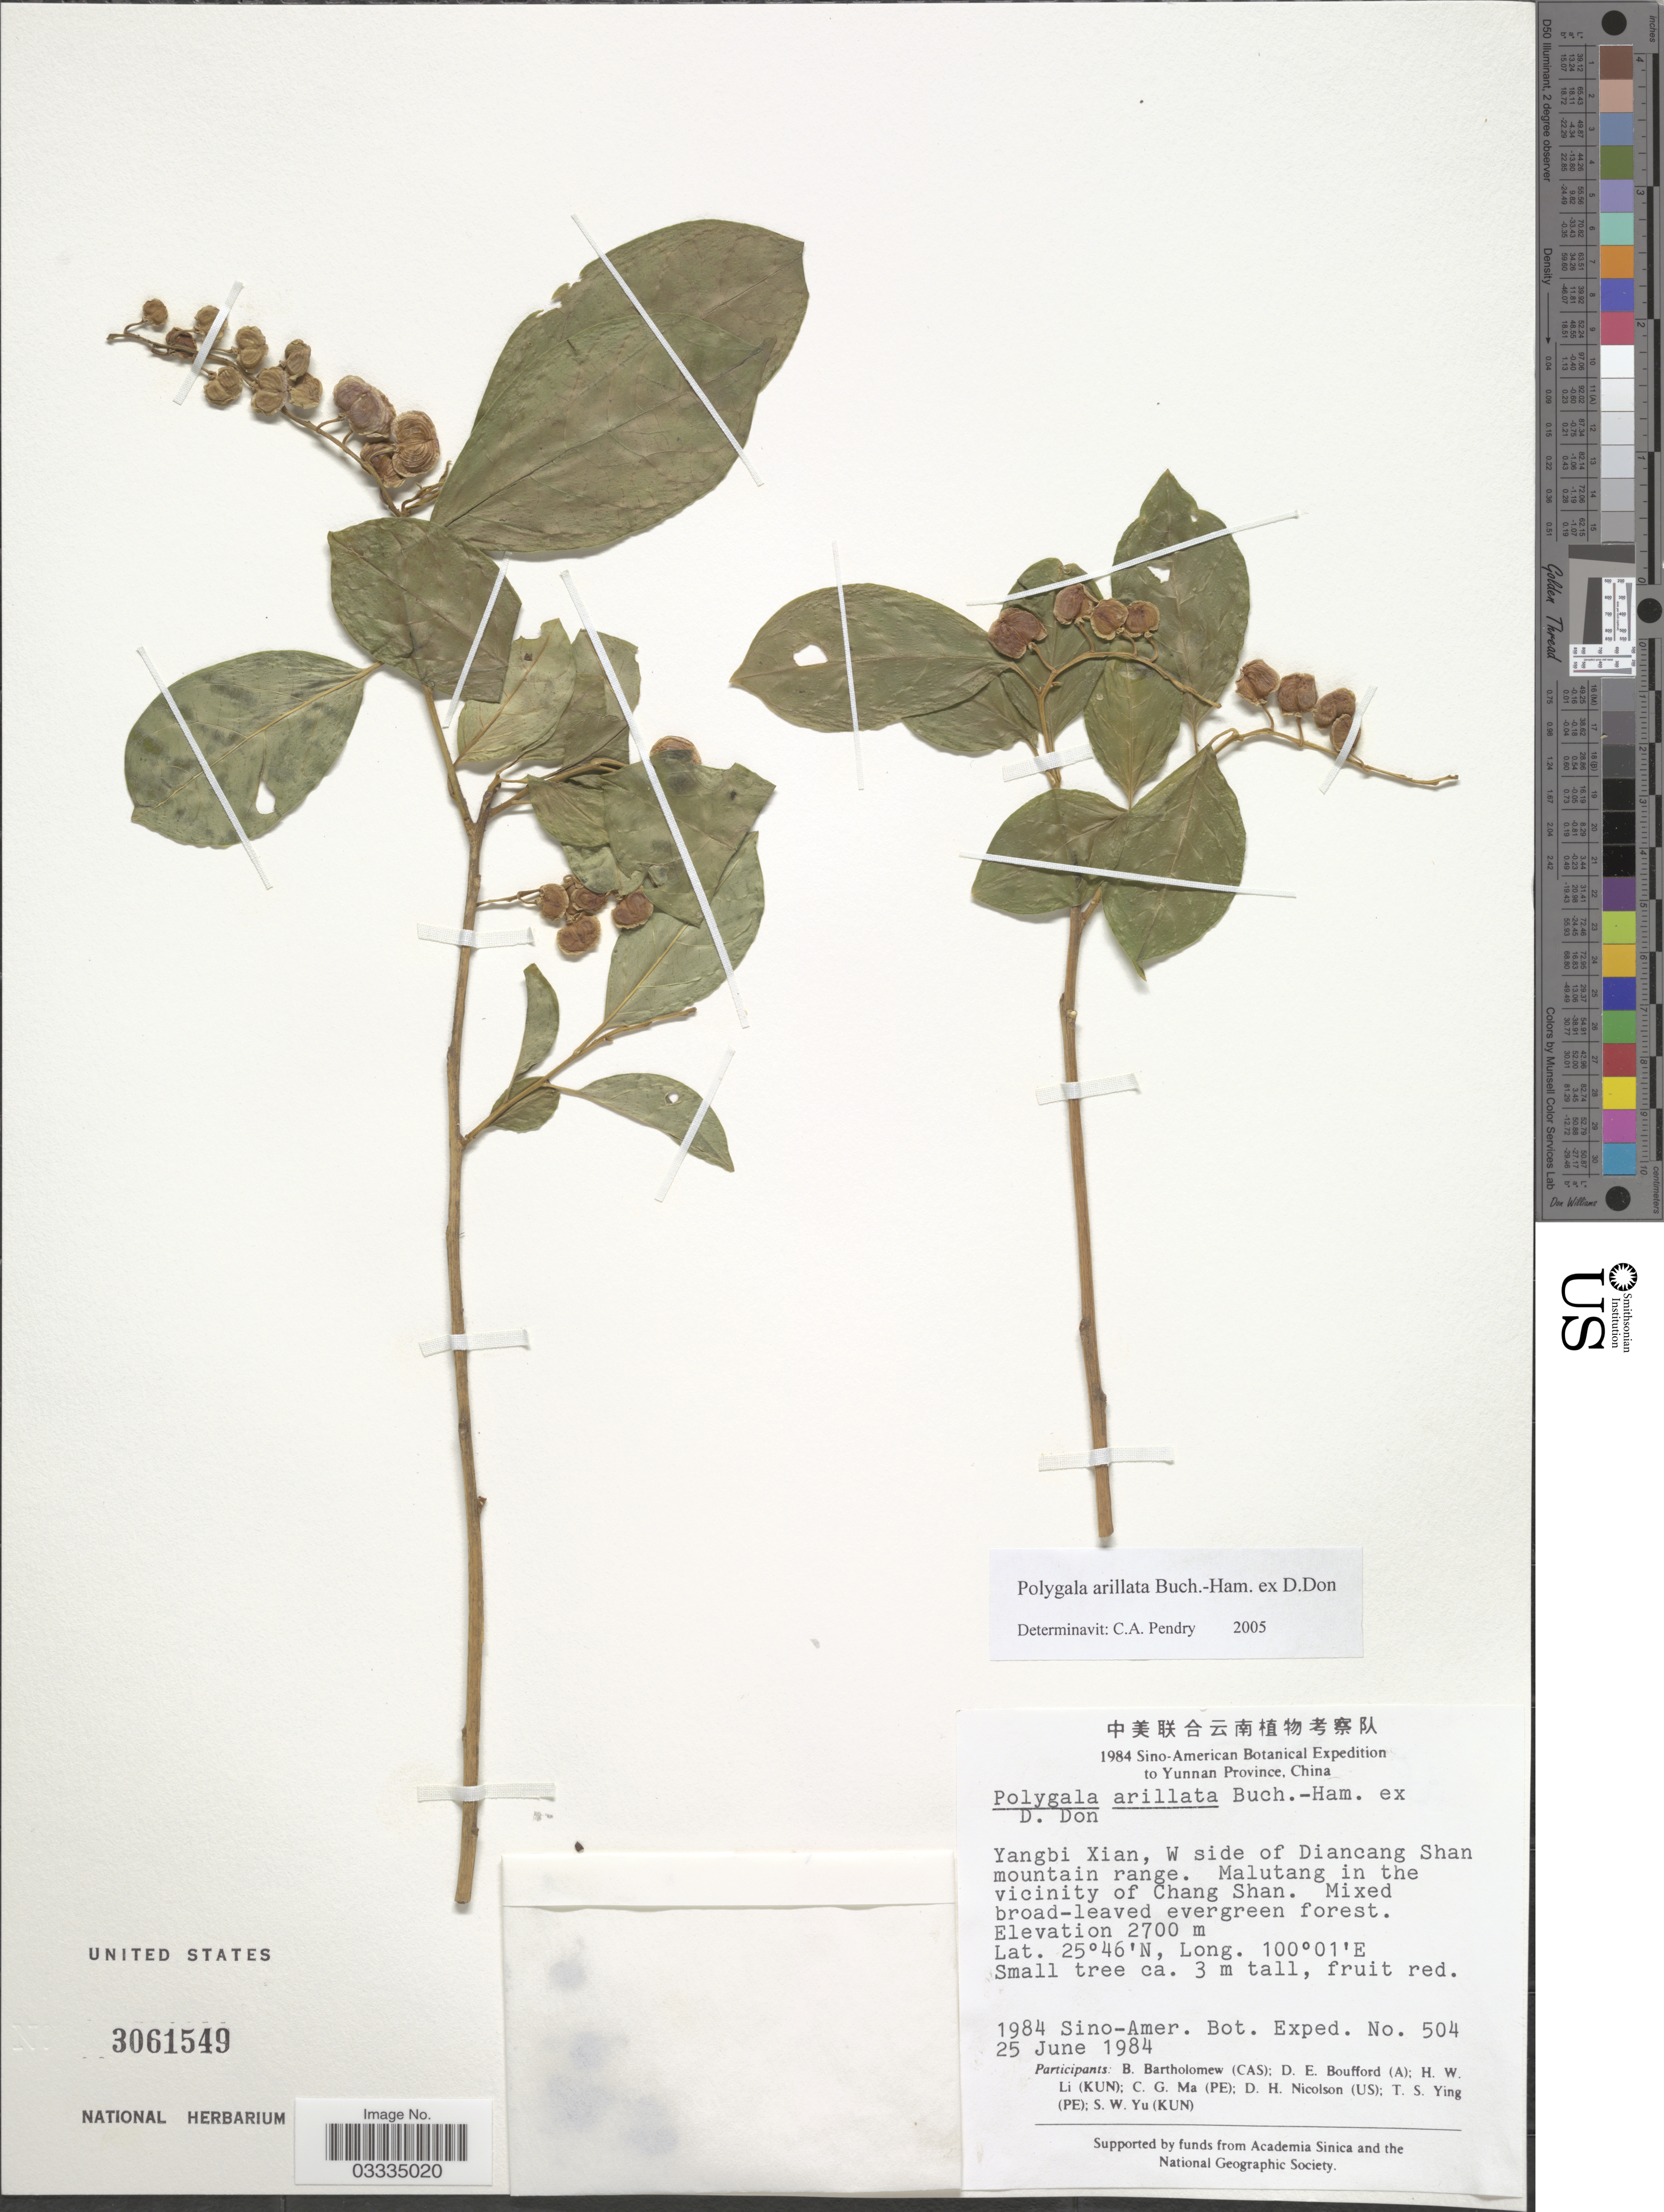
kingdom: Plantae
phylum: Tracheophyta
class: Magnoliopsida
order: Fabales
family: Polygalaceae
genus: Polygala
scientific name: Polygala arillata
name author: Buch.-Ham. ex D. Don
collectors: Sino-Amer. Bot. Exped. 1984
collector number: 504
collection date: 1984-06-25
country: China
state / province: Yunnan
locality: Yangbi Xian, W side of Diancang Shan mountain range. Malutang in the vicinity of Chang Shan.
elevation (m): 2700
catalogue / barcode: US 3061549